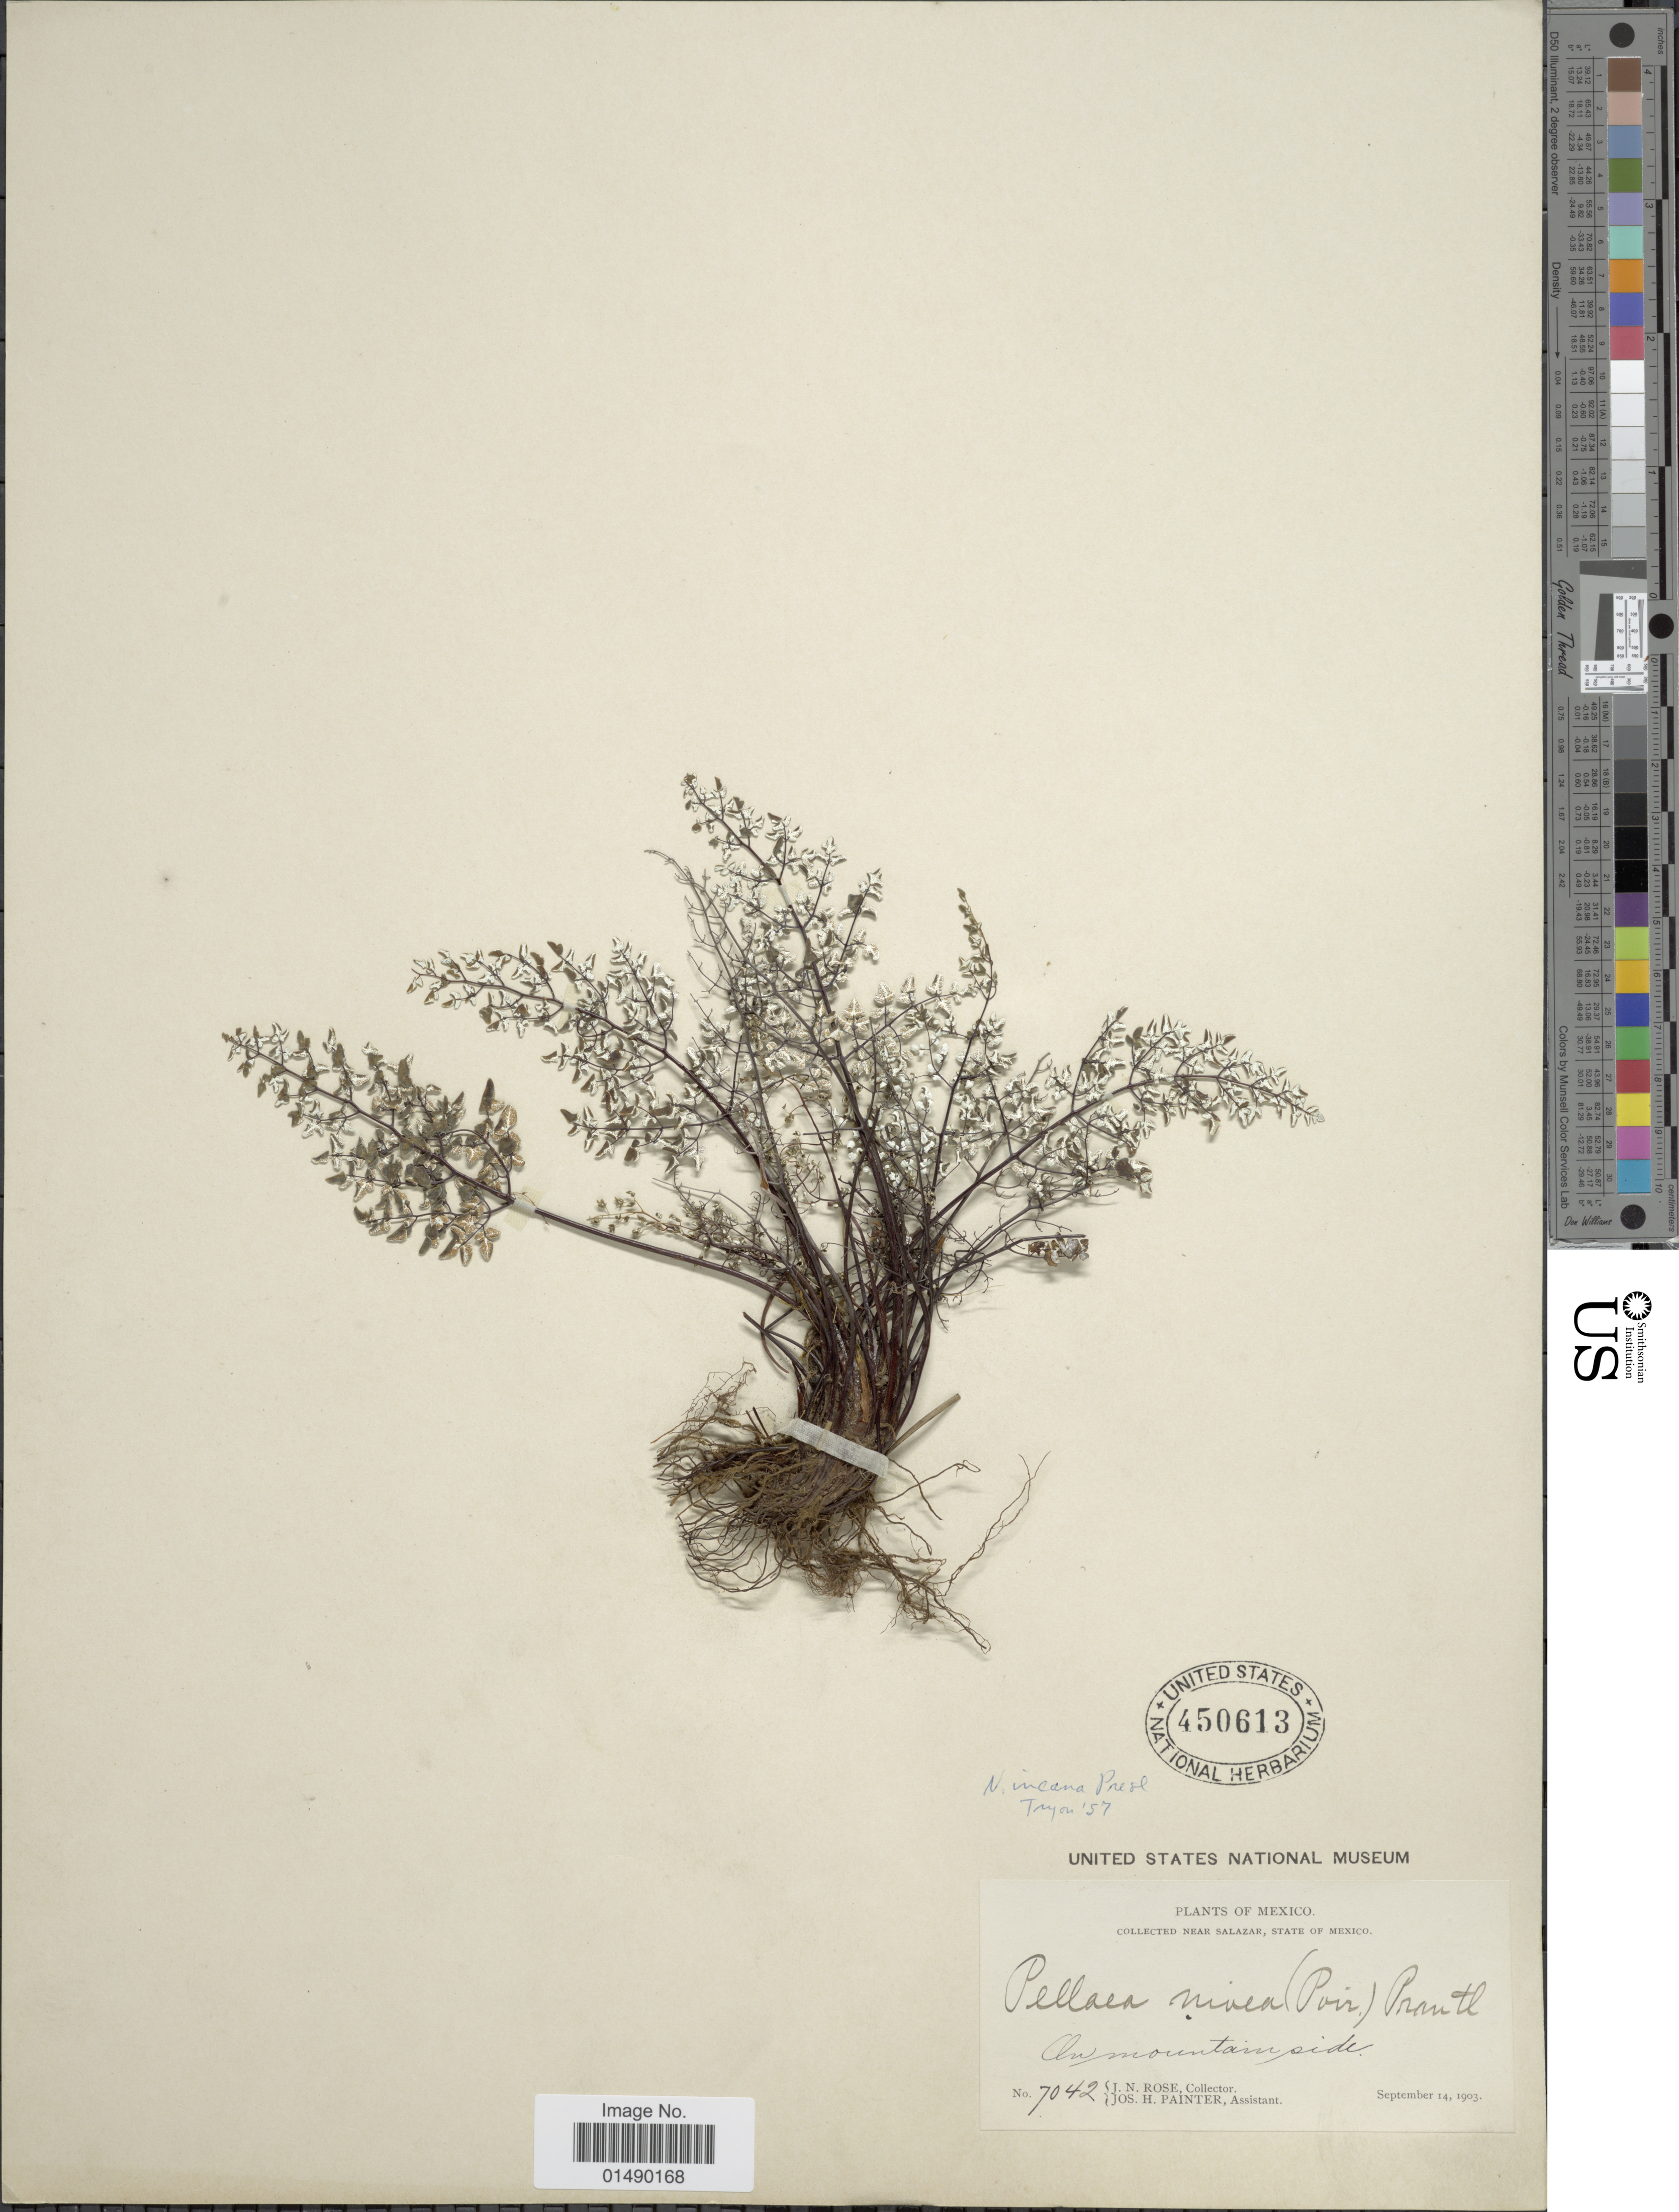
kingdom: Plantae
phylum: Tracheophyta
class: Polypodiopsida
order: Polypodiales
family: Pteridaceae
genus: Argyrochosma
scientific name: Argyrochosma incana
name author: (C. Presl) Windham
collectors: J. N. Rose & J. H. Painter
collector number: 7042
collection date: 1903-09-14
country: Mexico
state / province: México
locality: Mexico, near Salazar, on mountain side.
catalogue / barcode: US 450613